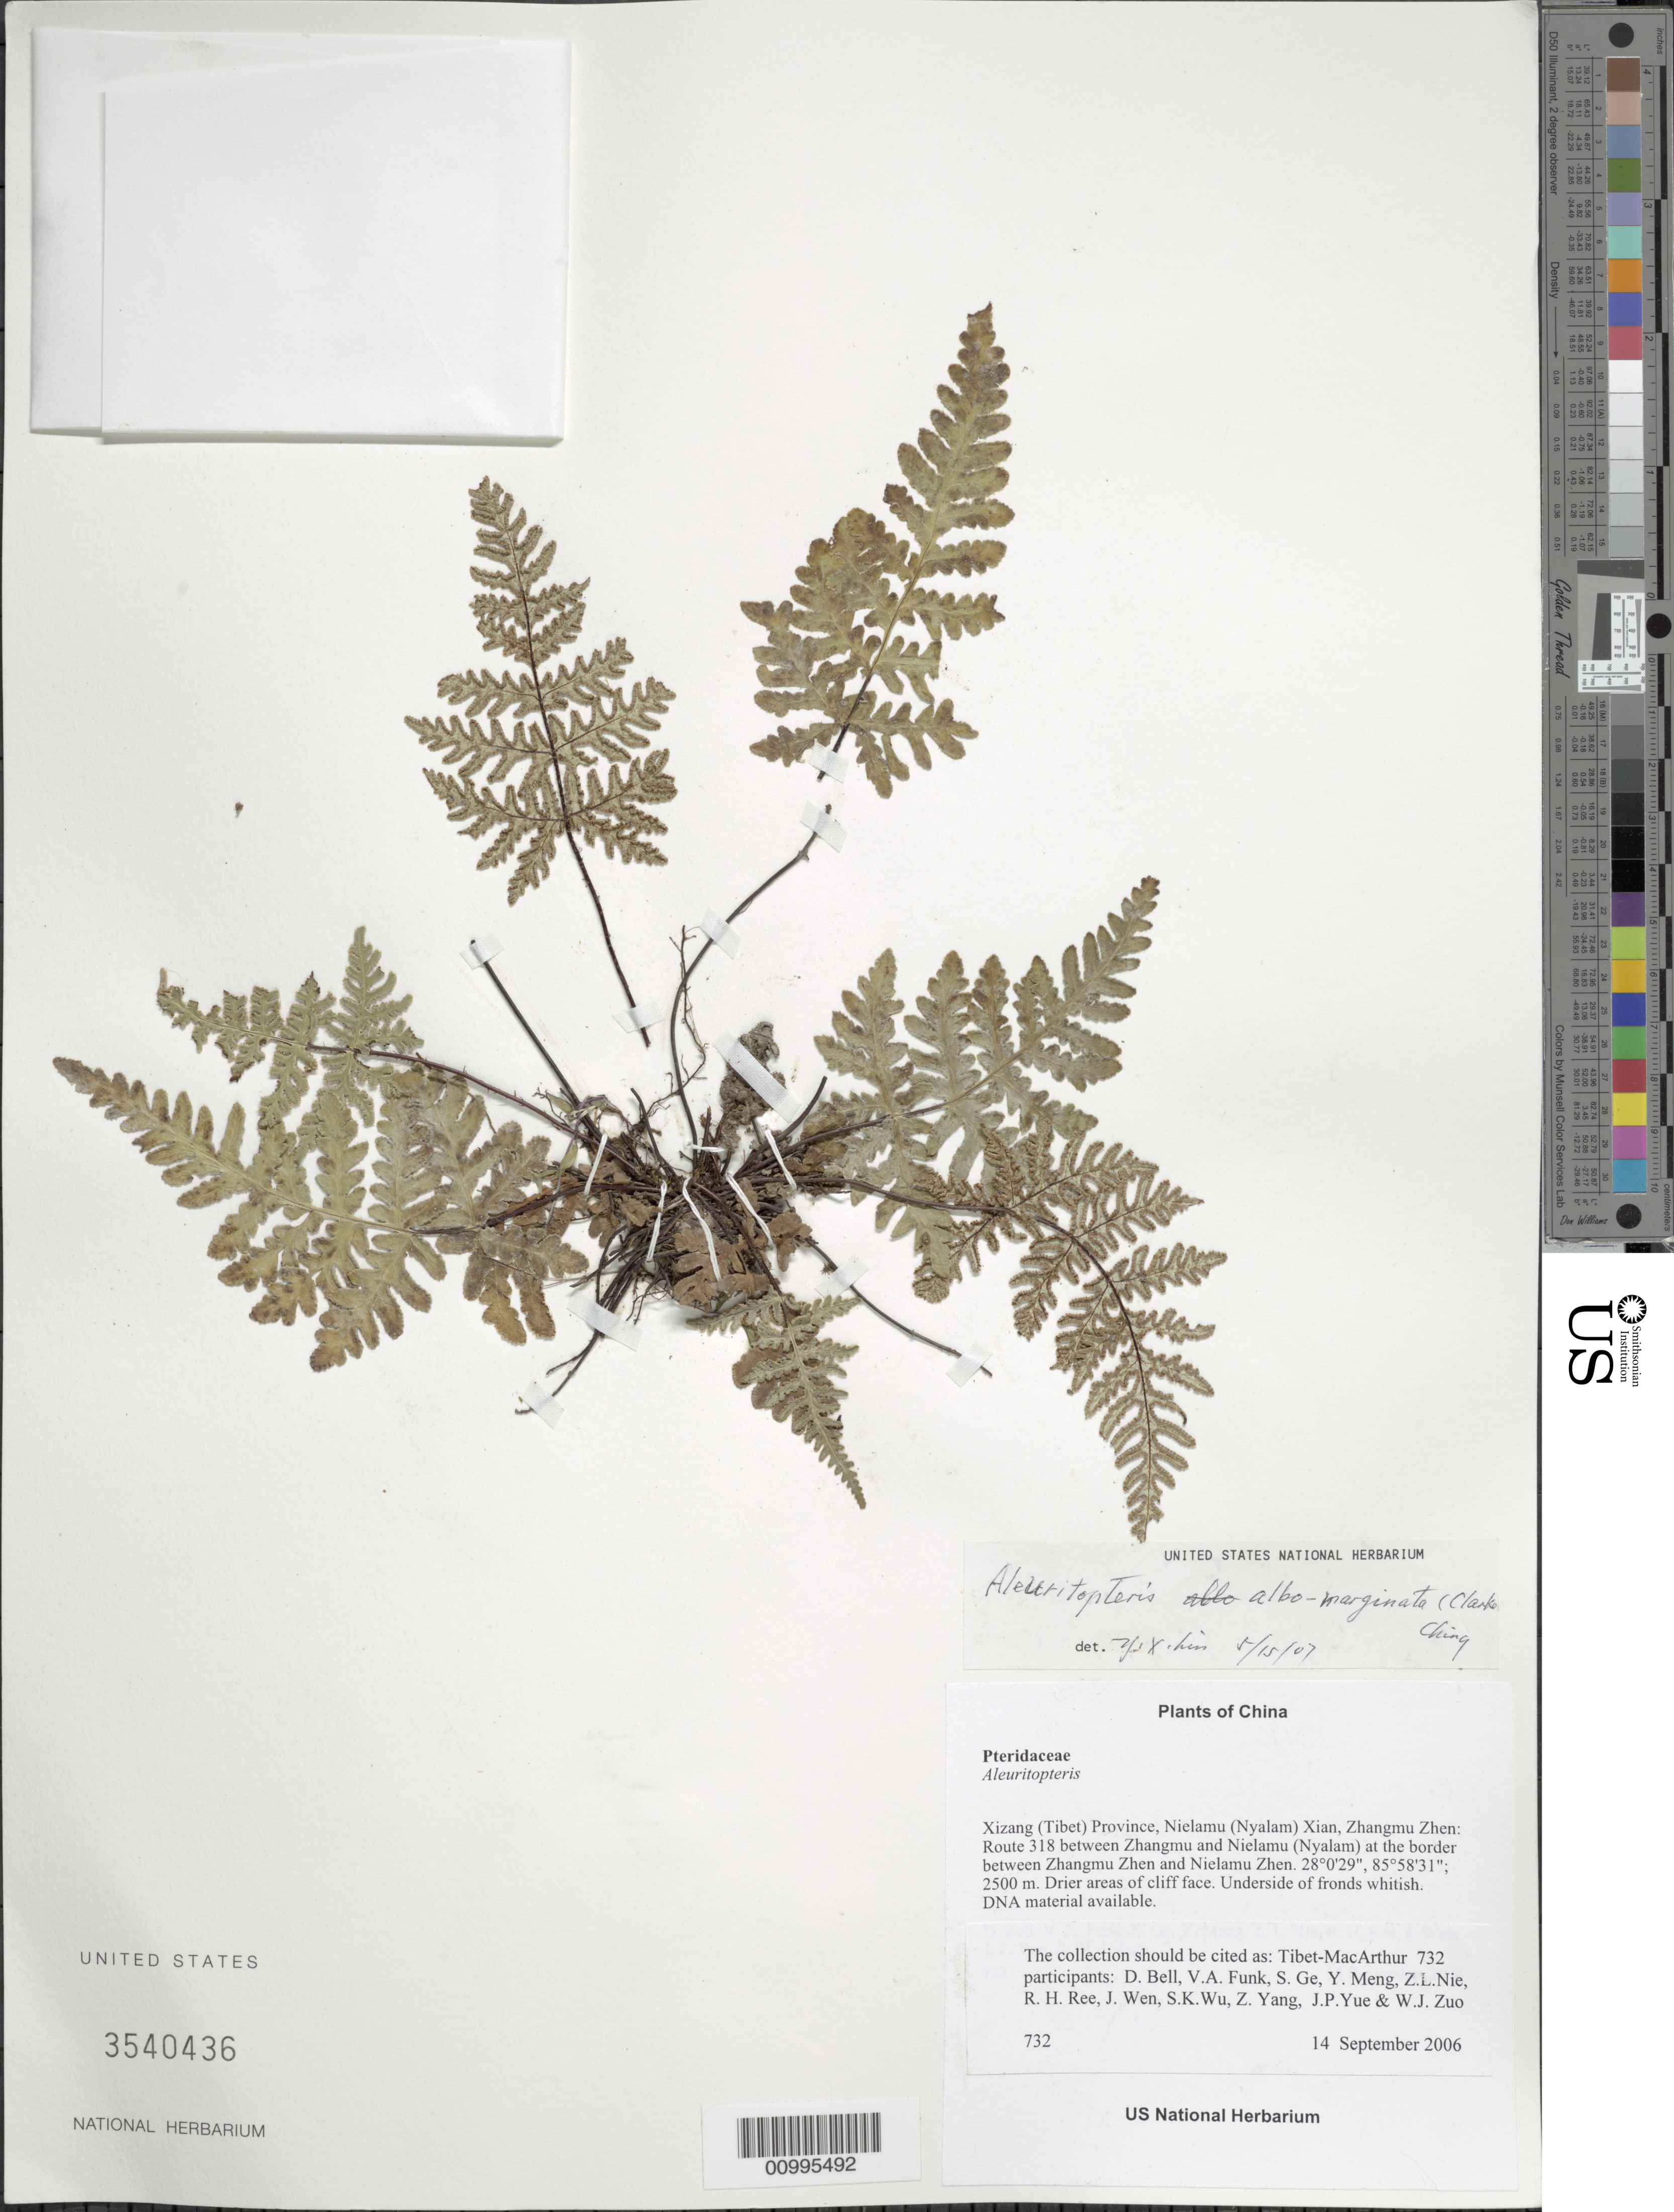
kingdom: Plantae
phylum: Tracheophyta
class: Polypodiopsida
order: Polypodiales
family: Pteridaceae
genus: Aleuritopteris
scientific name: Aleuritopteris albomarginata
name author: (C.B. Clarke) Ching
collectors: Tibet-MacArthur, D. A. Bell, V. Funk, S. Ge, Y. Meng, Z. Nie, R. Ree, J. Wen, J. Yue & W. Zuo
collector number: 732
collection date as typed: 14 Sep 2006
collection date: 2006-09-14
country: China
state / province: Xizang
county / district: Nielamu (Nyalam) Xian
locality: Nielamu Zhen. Route 318 between Zhangmu and Nielamu (Nyalam) at the border between Zhangmu Zhen and Nielamu Zhen.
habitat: Base of wet cliff, steep rocky slopes with Alnus semicordata, and disturbed roadside. Drier areas of cliff face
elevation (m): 2500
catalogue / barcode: US 3540436